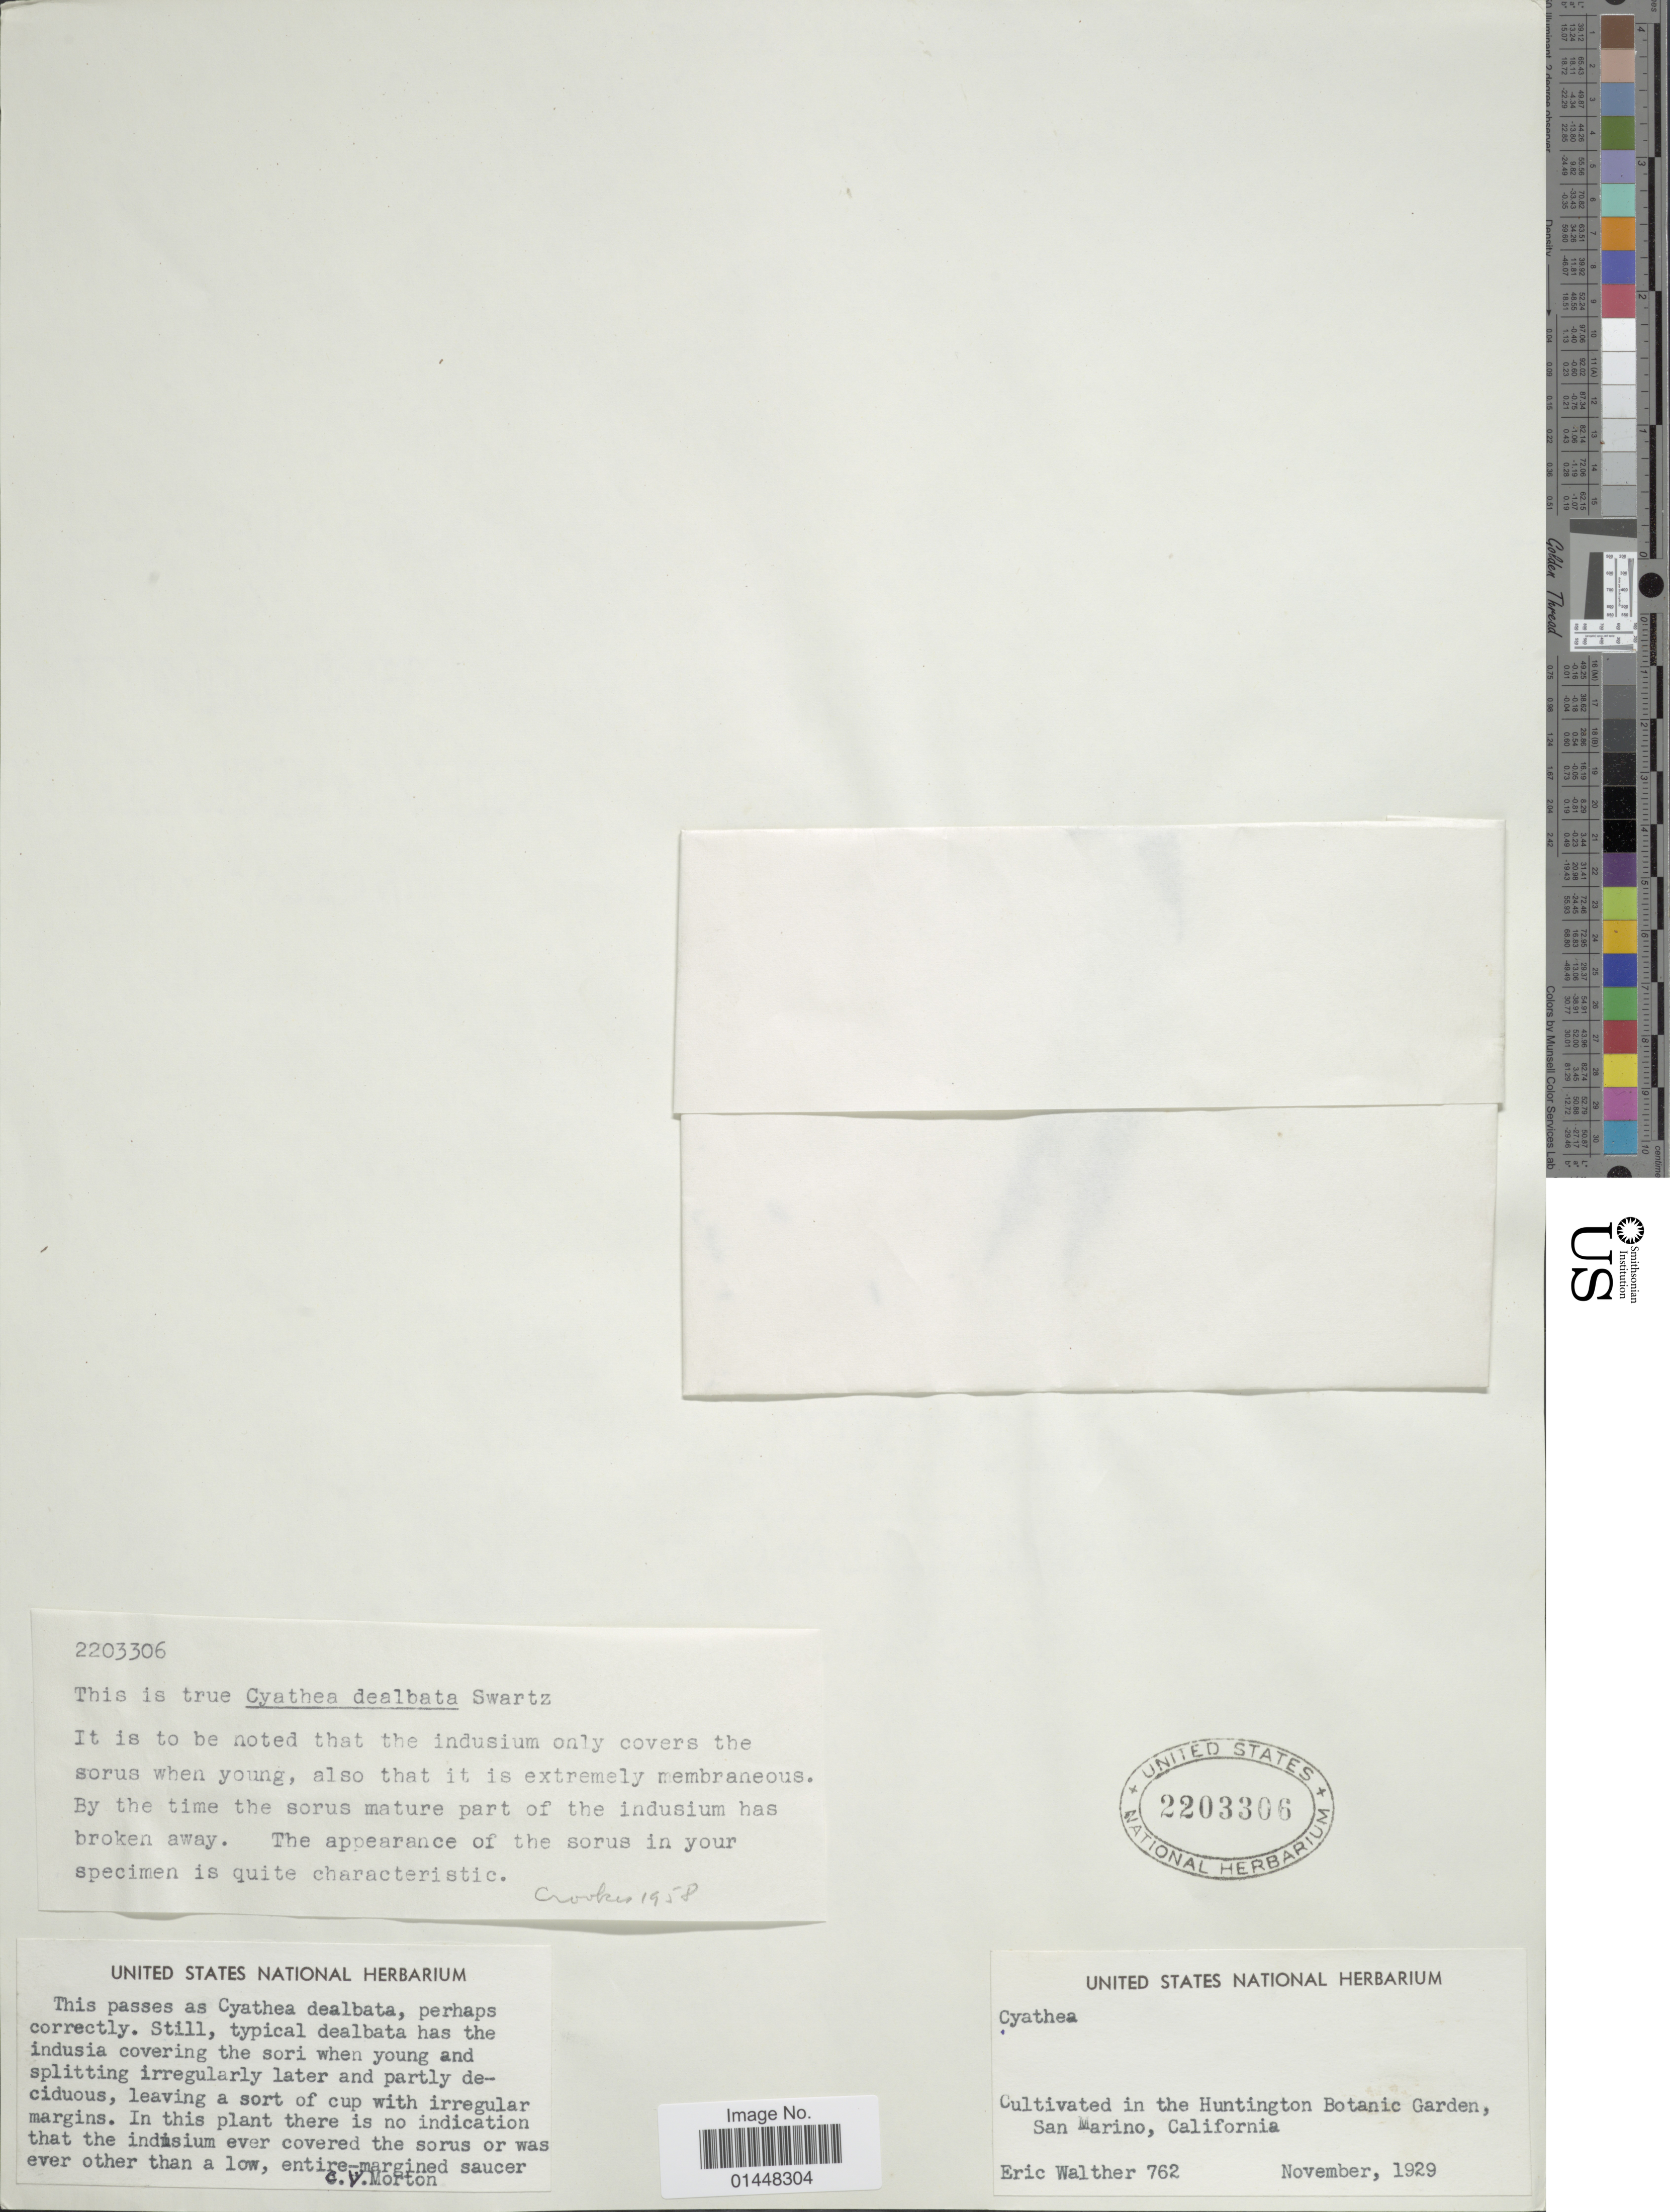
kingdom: Plantae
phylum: Tracheophyta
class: Polypodiopsida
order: Cyatheales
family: Cyatheaceae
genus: Cyathea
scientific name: Cyathea dealbata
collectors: E. Walther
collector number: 762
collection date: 1929-11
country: United States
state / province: California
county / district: Los Angeles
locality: Cultivated in the Huntington Botanic Garden, San Marino, California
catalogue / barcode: US 2203306